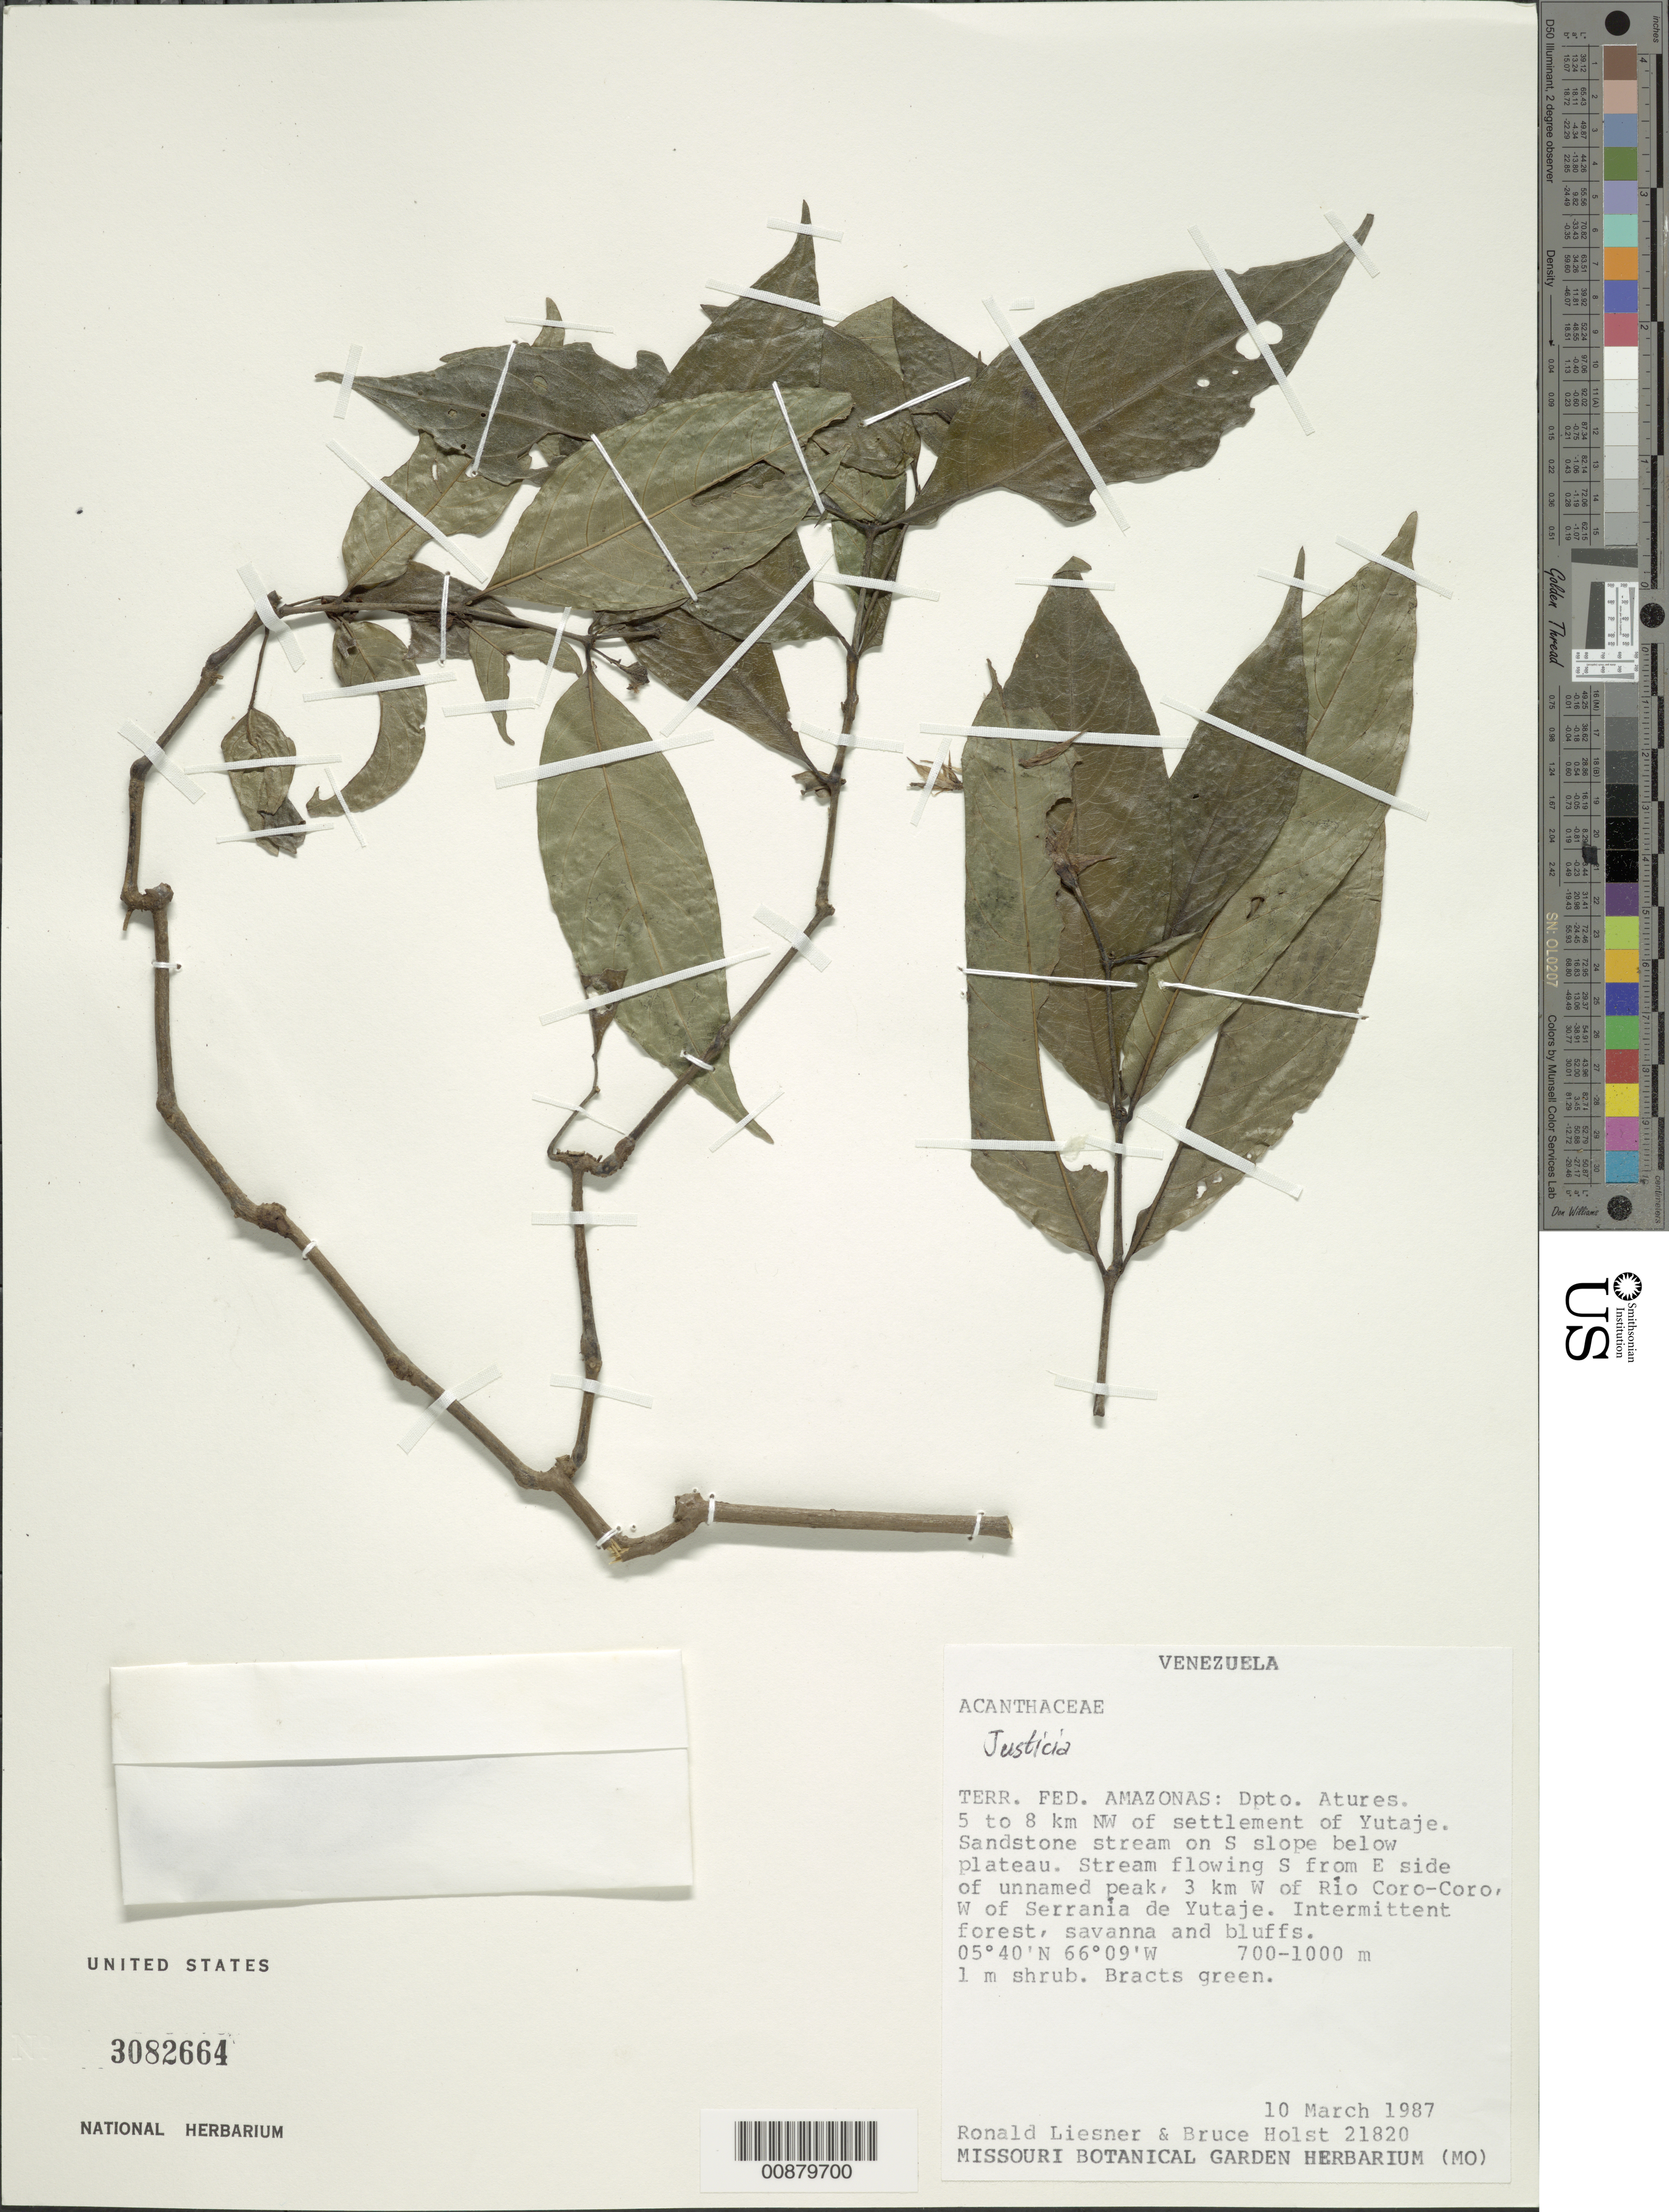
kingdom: Plantae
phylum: Tracheophyta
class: Magnoliopsida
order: Lamiales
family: Acanthaceae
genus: Justicia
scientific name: Justicia sp.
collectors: R. L. Liesner & B. Holst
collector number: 21820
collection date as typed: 10-Mar-87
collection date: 1987-03-10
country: Venezuela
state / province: Amazonas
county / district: Atures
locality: Yutajé, 5-8 km NW of settlement, on S slope below plateau; stream flowing S from E side of unnamed peak, 3 km W of Río Coro-Coro, W of Serrania de Yutajé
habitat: Intermittent forest, savanna, and bluffs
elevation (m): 700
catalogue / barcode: US 3082664